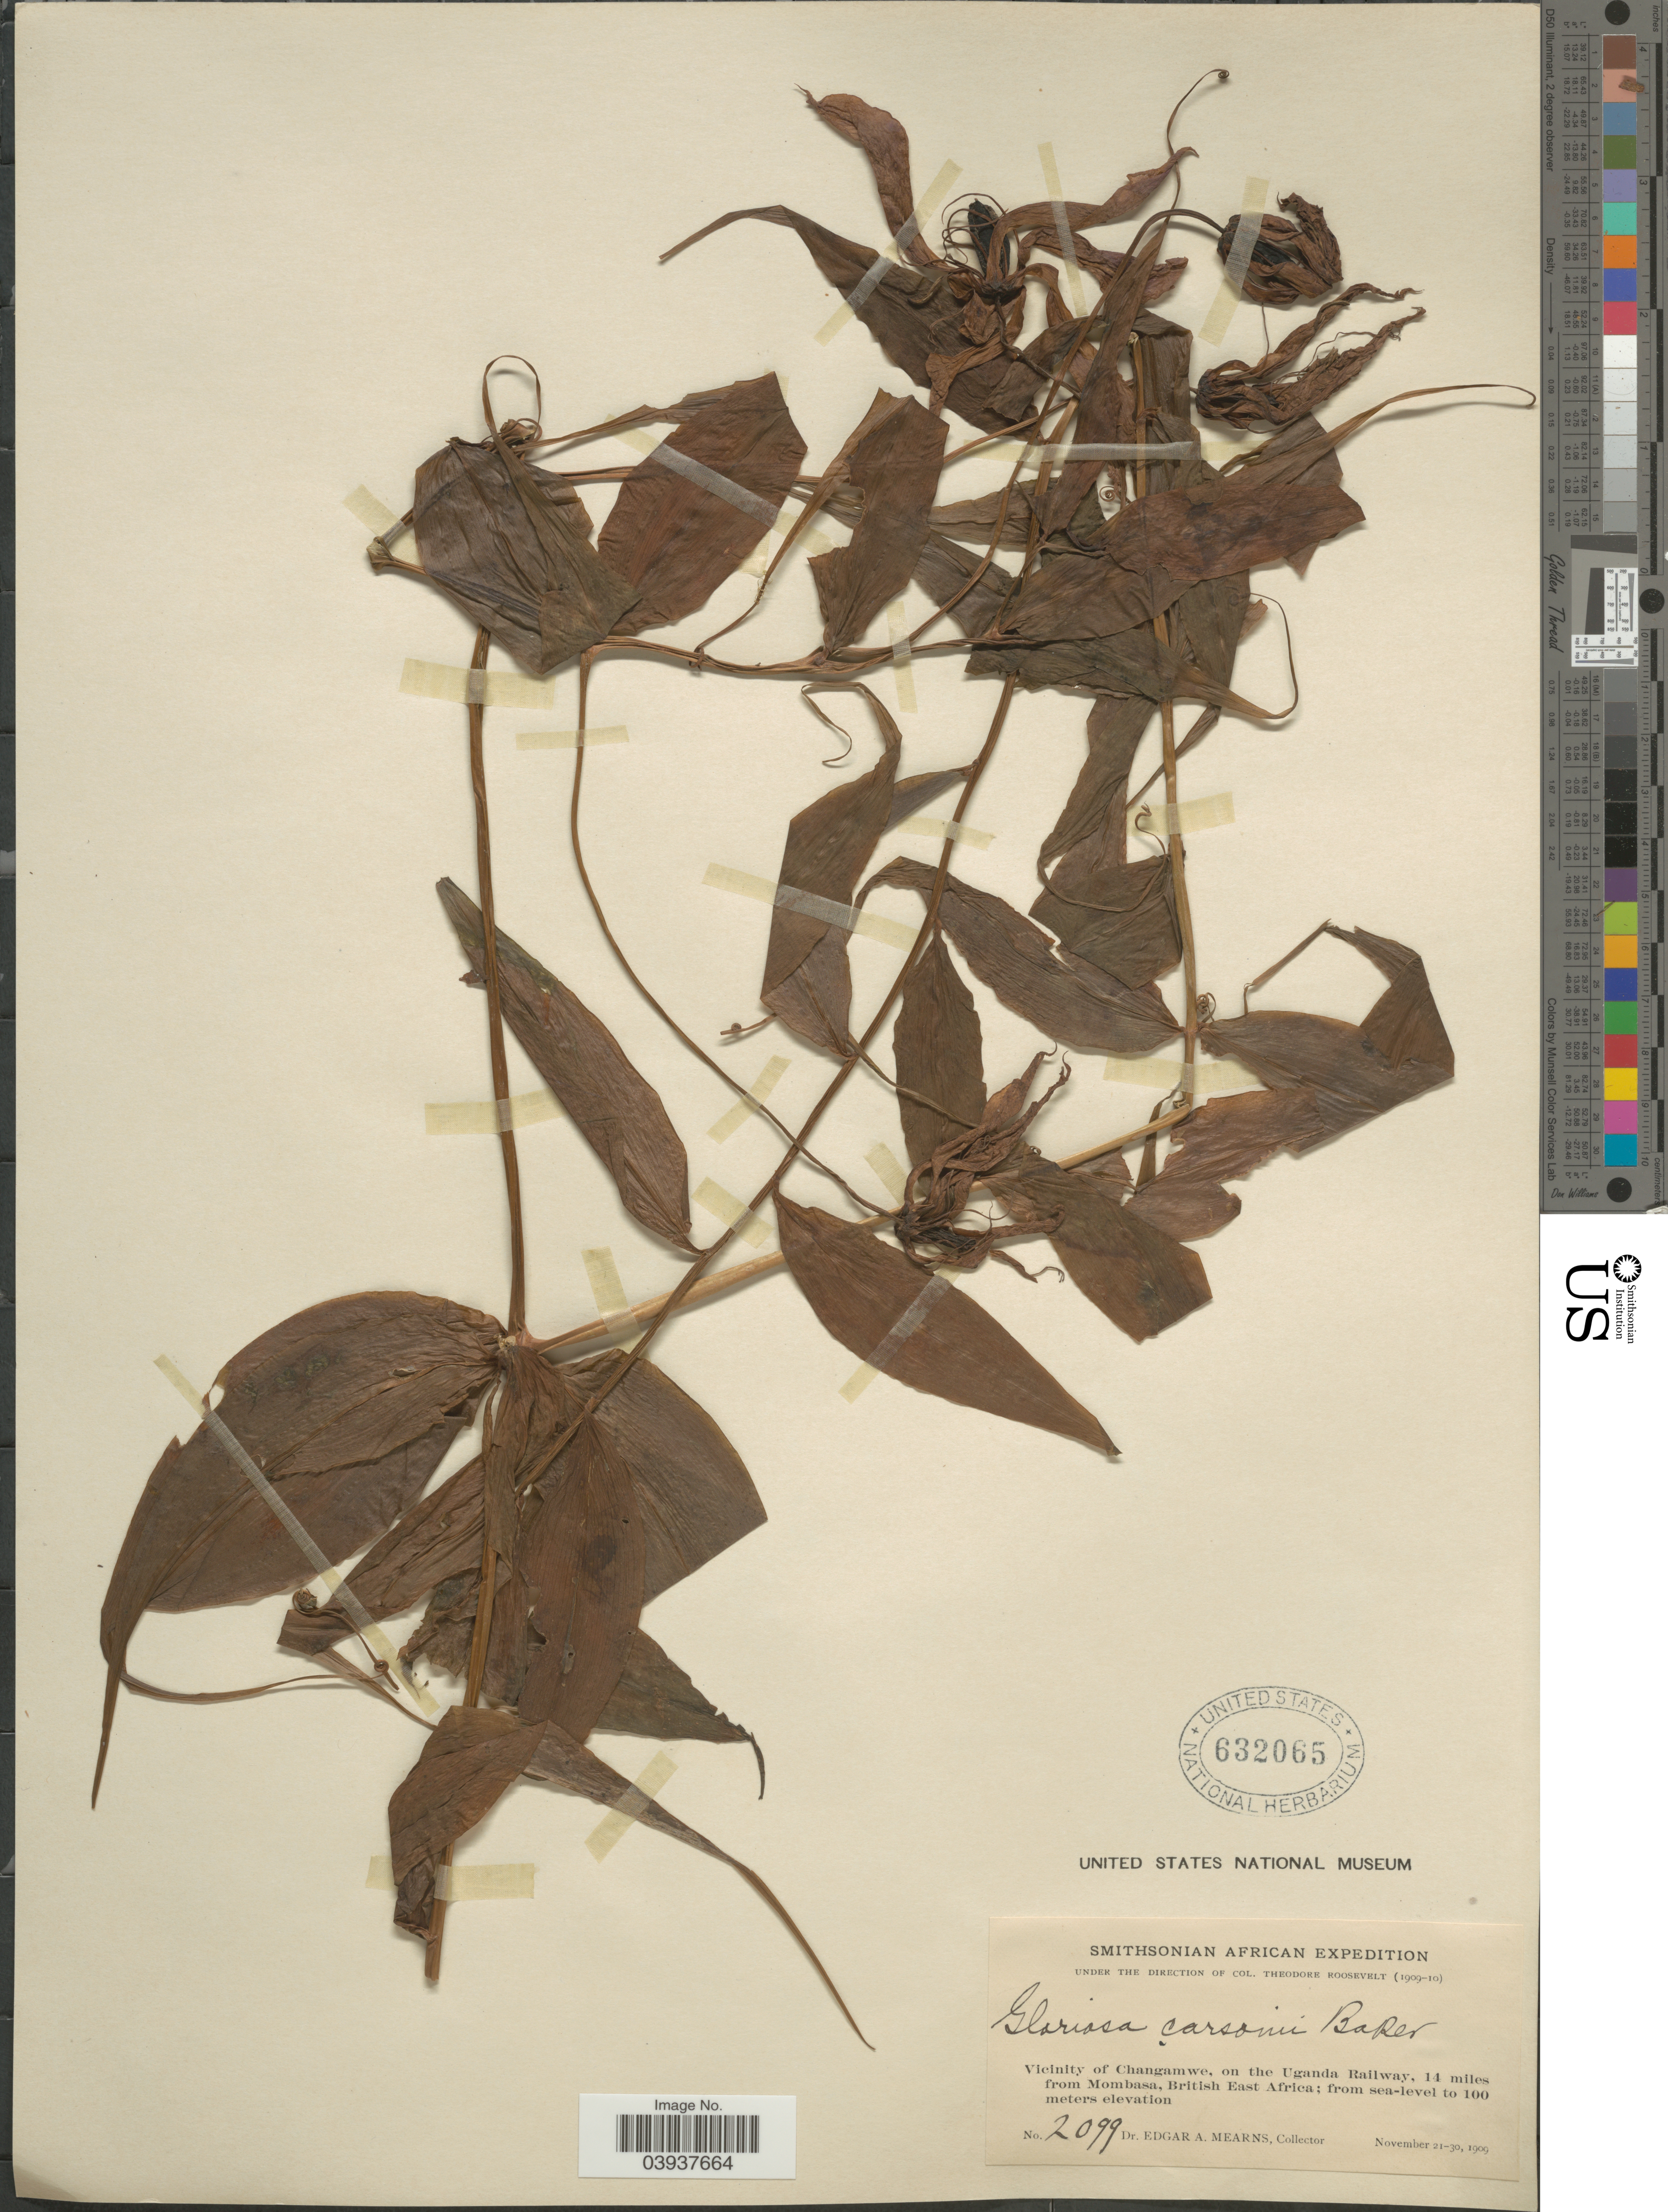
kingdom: Plantae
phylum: Tracheophyta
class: Liliopsida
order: Liliales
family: Colchicaceae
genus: Gloriosa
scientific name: Gloriosa carsonii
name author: Baker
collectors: E. A. Mearns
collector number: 2099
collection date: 1909-11-21/1909-11-30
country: Kenya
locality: Vicinity of Changamwe, on the Uganda Railway, 14 miles from Mombasa, British East Africa.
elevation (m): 100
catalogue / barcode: US 632065